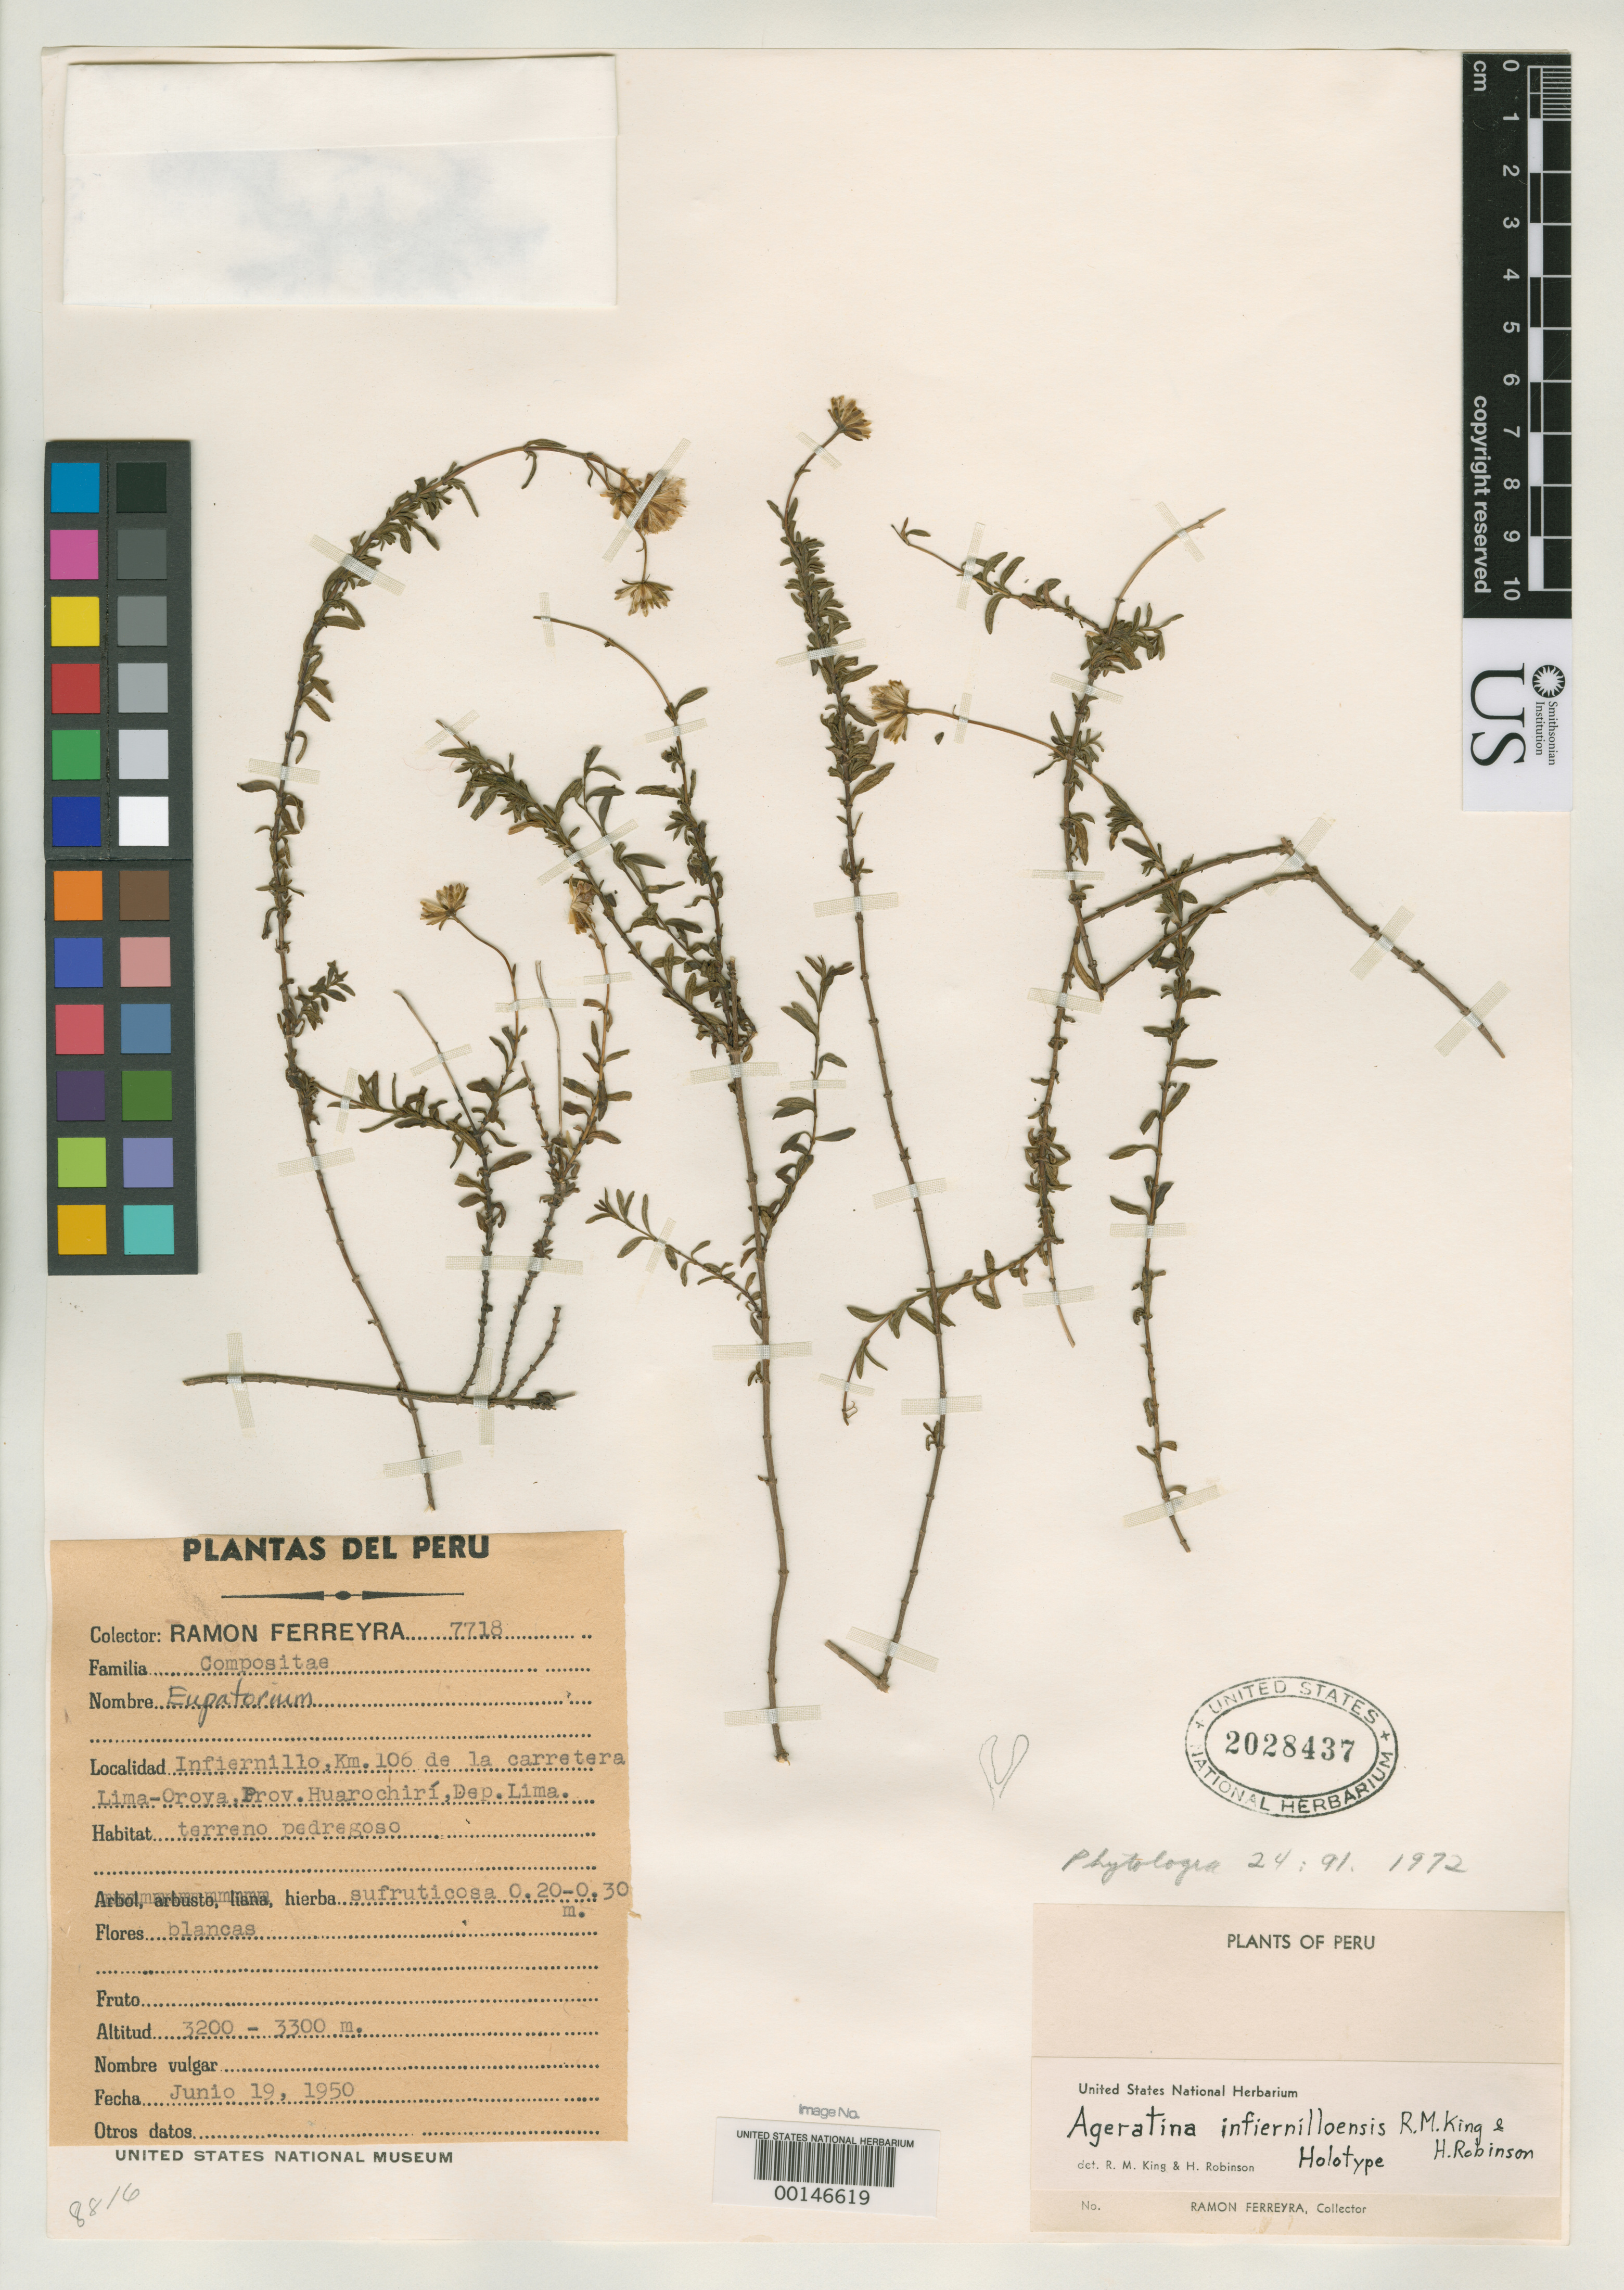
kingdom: Plantae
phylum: Tracheophyta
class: Magnoliopsida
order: Asterales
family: Asteraceae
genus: Ageratina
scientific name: Ageratina infiernillensis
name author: R.M. King & H. Rob.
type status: Holotype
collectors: R. A. Ferreyra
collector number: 7718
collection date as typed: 19 Jun 1950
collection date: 1950-06-19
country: Peru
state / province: Lima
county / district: Huarochirí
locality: Lima - Oroya.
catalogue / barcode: US 2028437